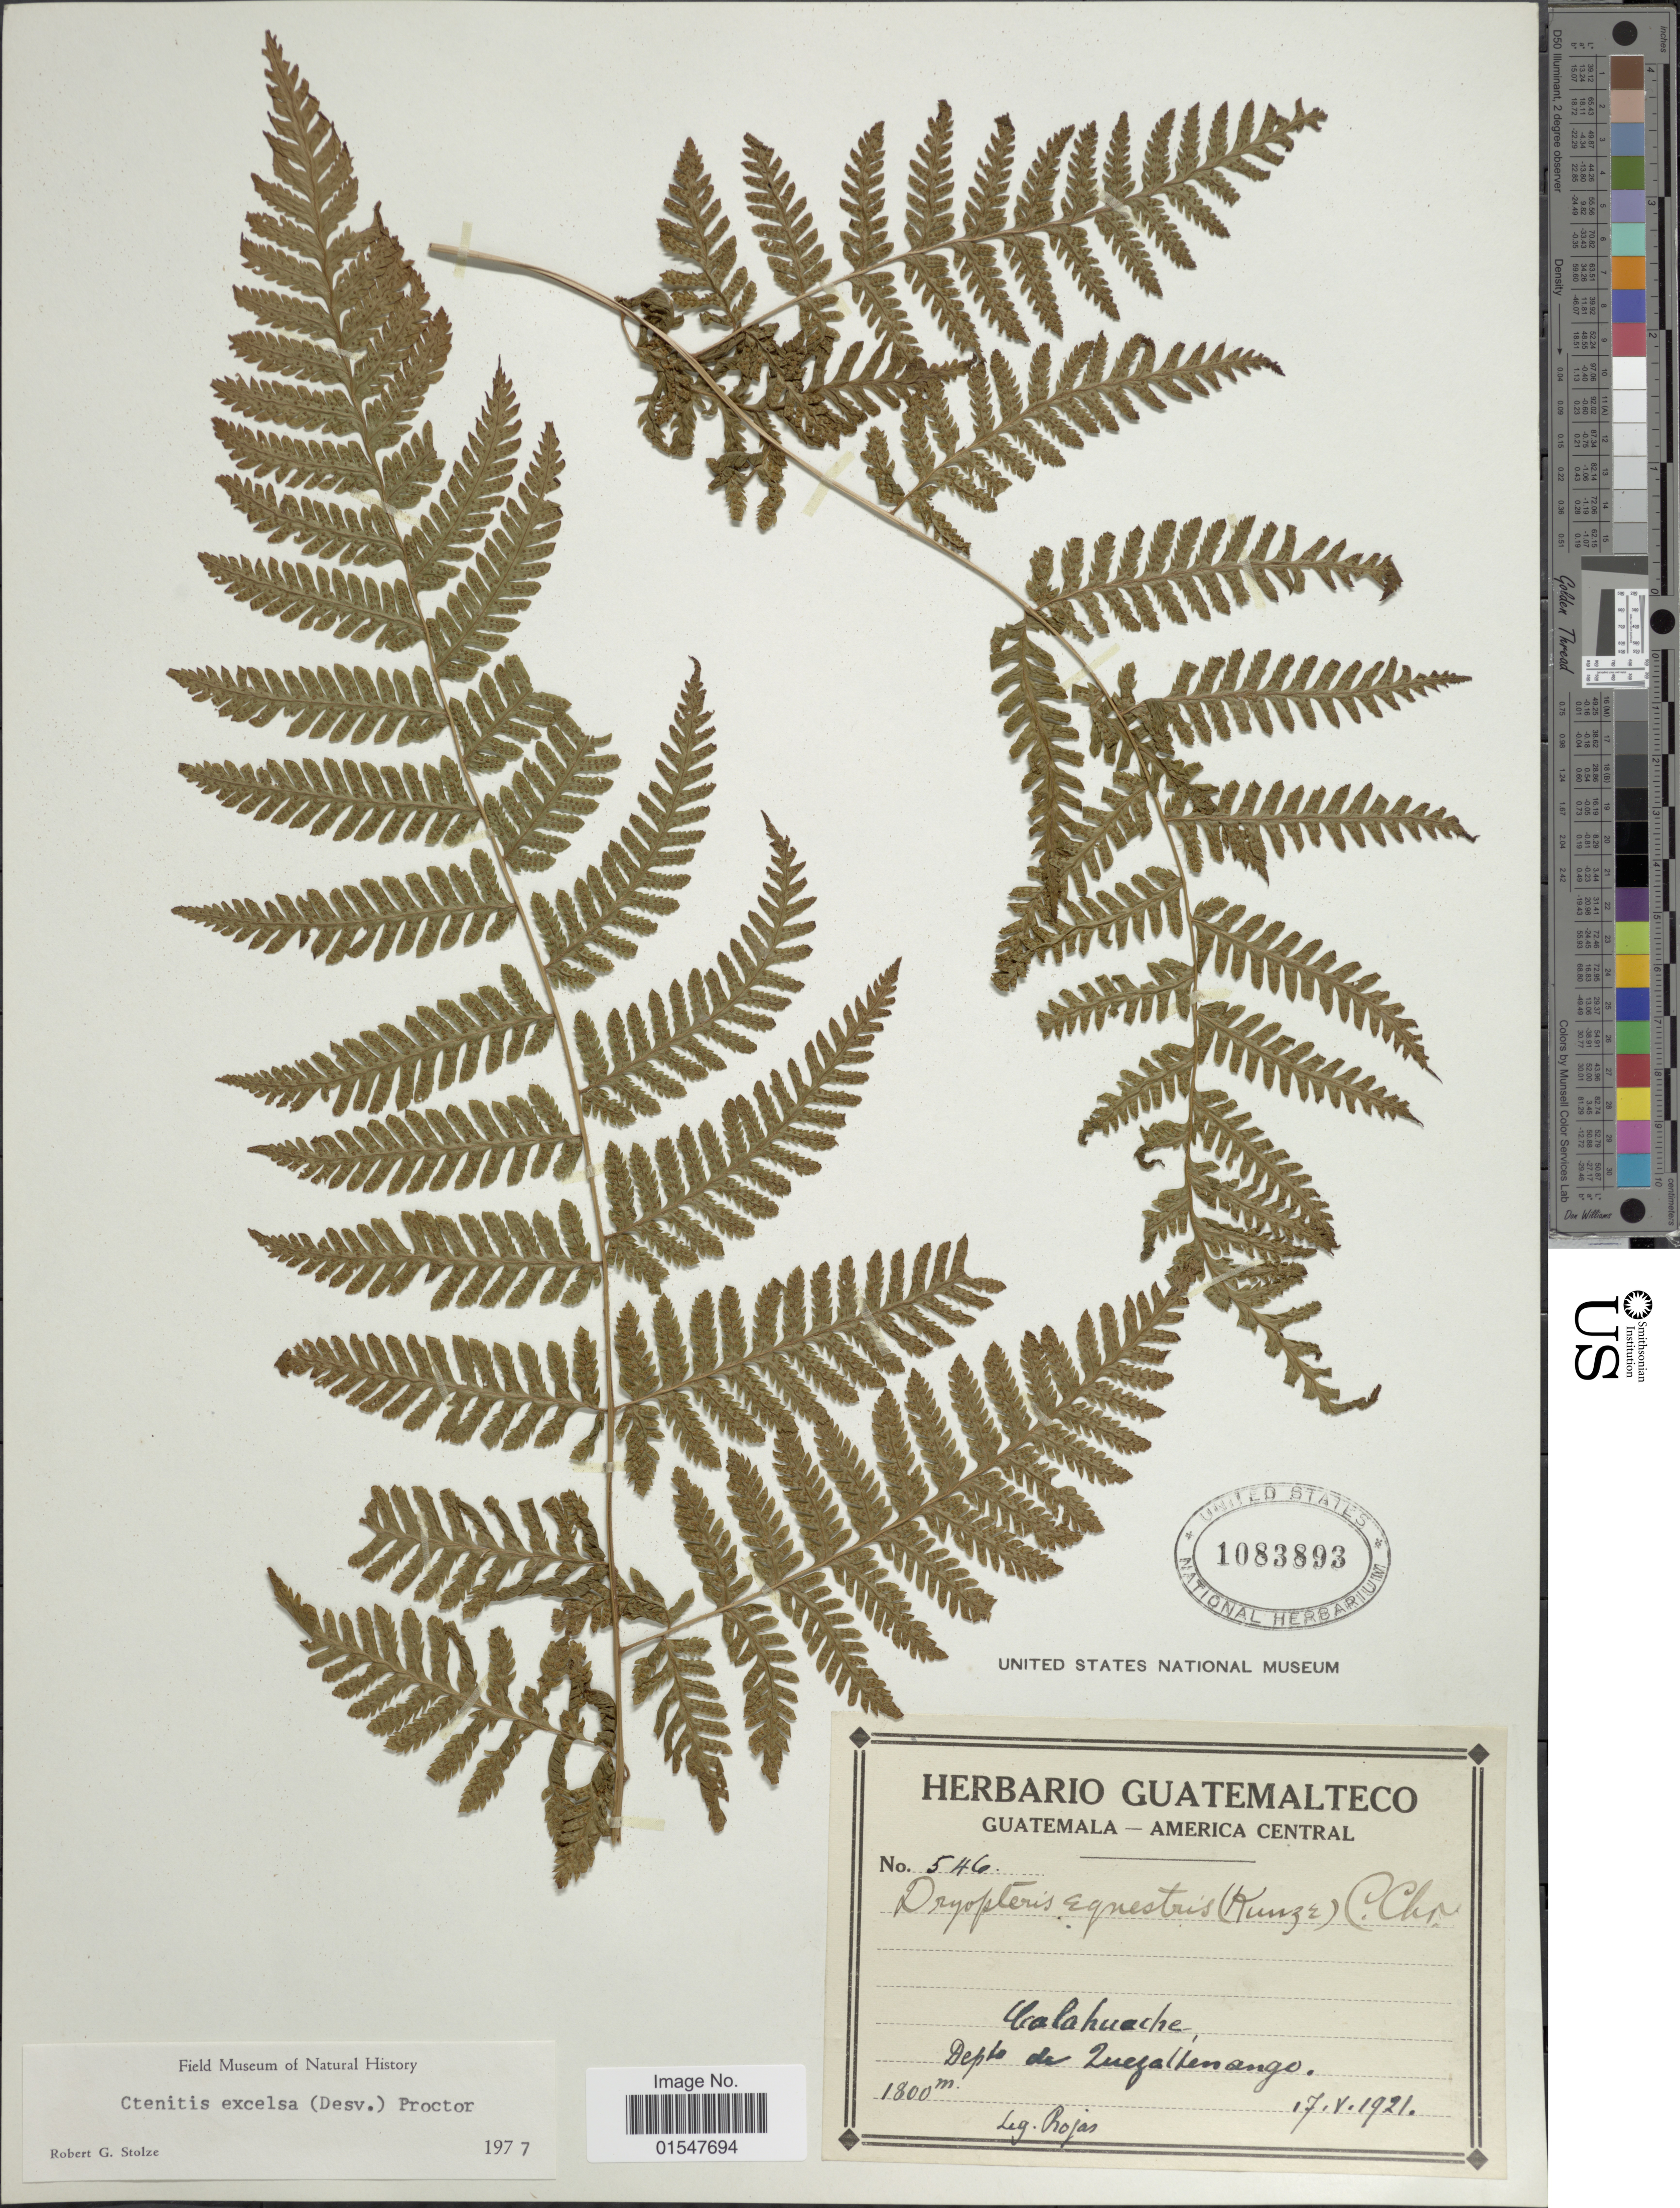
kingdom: Plantae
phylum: Tracheophyta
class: Polypodiopsida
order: Polypodiales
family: Dryopteridaceae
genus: Ctenitis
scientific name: Ctenitis excelsa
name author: (Desv.) Proctor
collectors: Rojas, --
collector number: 546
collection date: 1921-05-17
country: Guatemala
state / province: Quetzaltenango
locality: Calahuache, Depto de Quetzaltenango.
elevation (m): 1800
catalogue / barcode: US 1083893